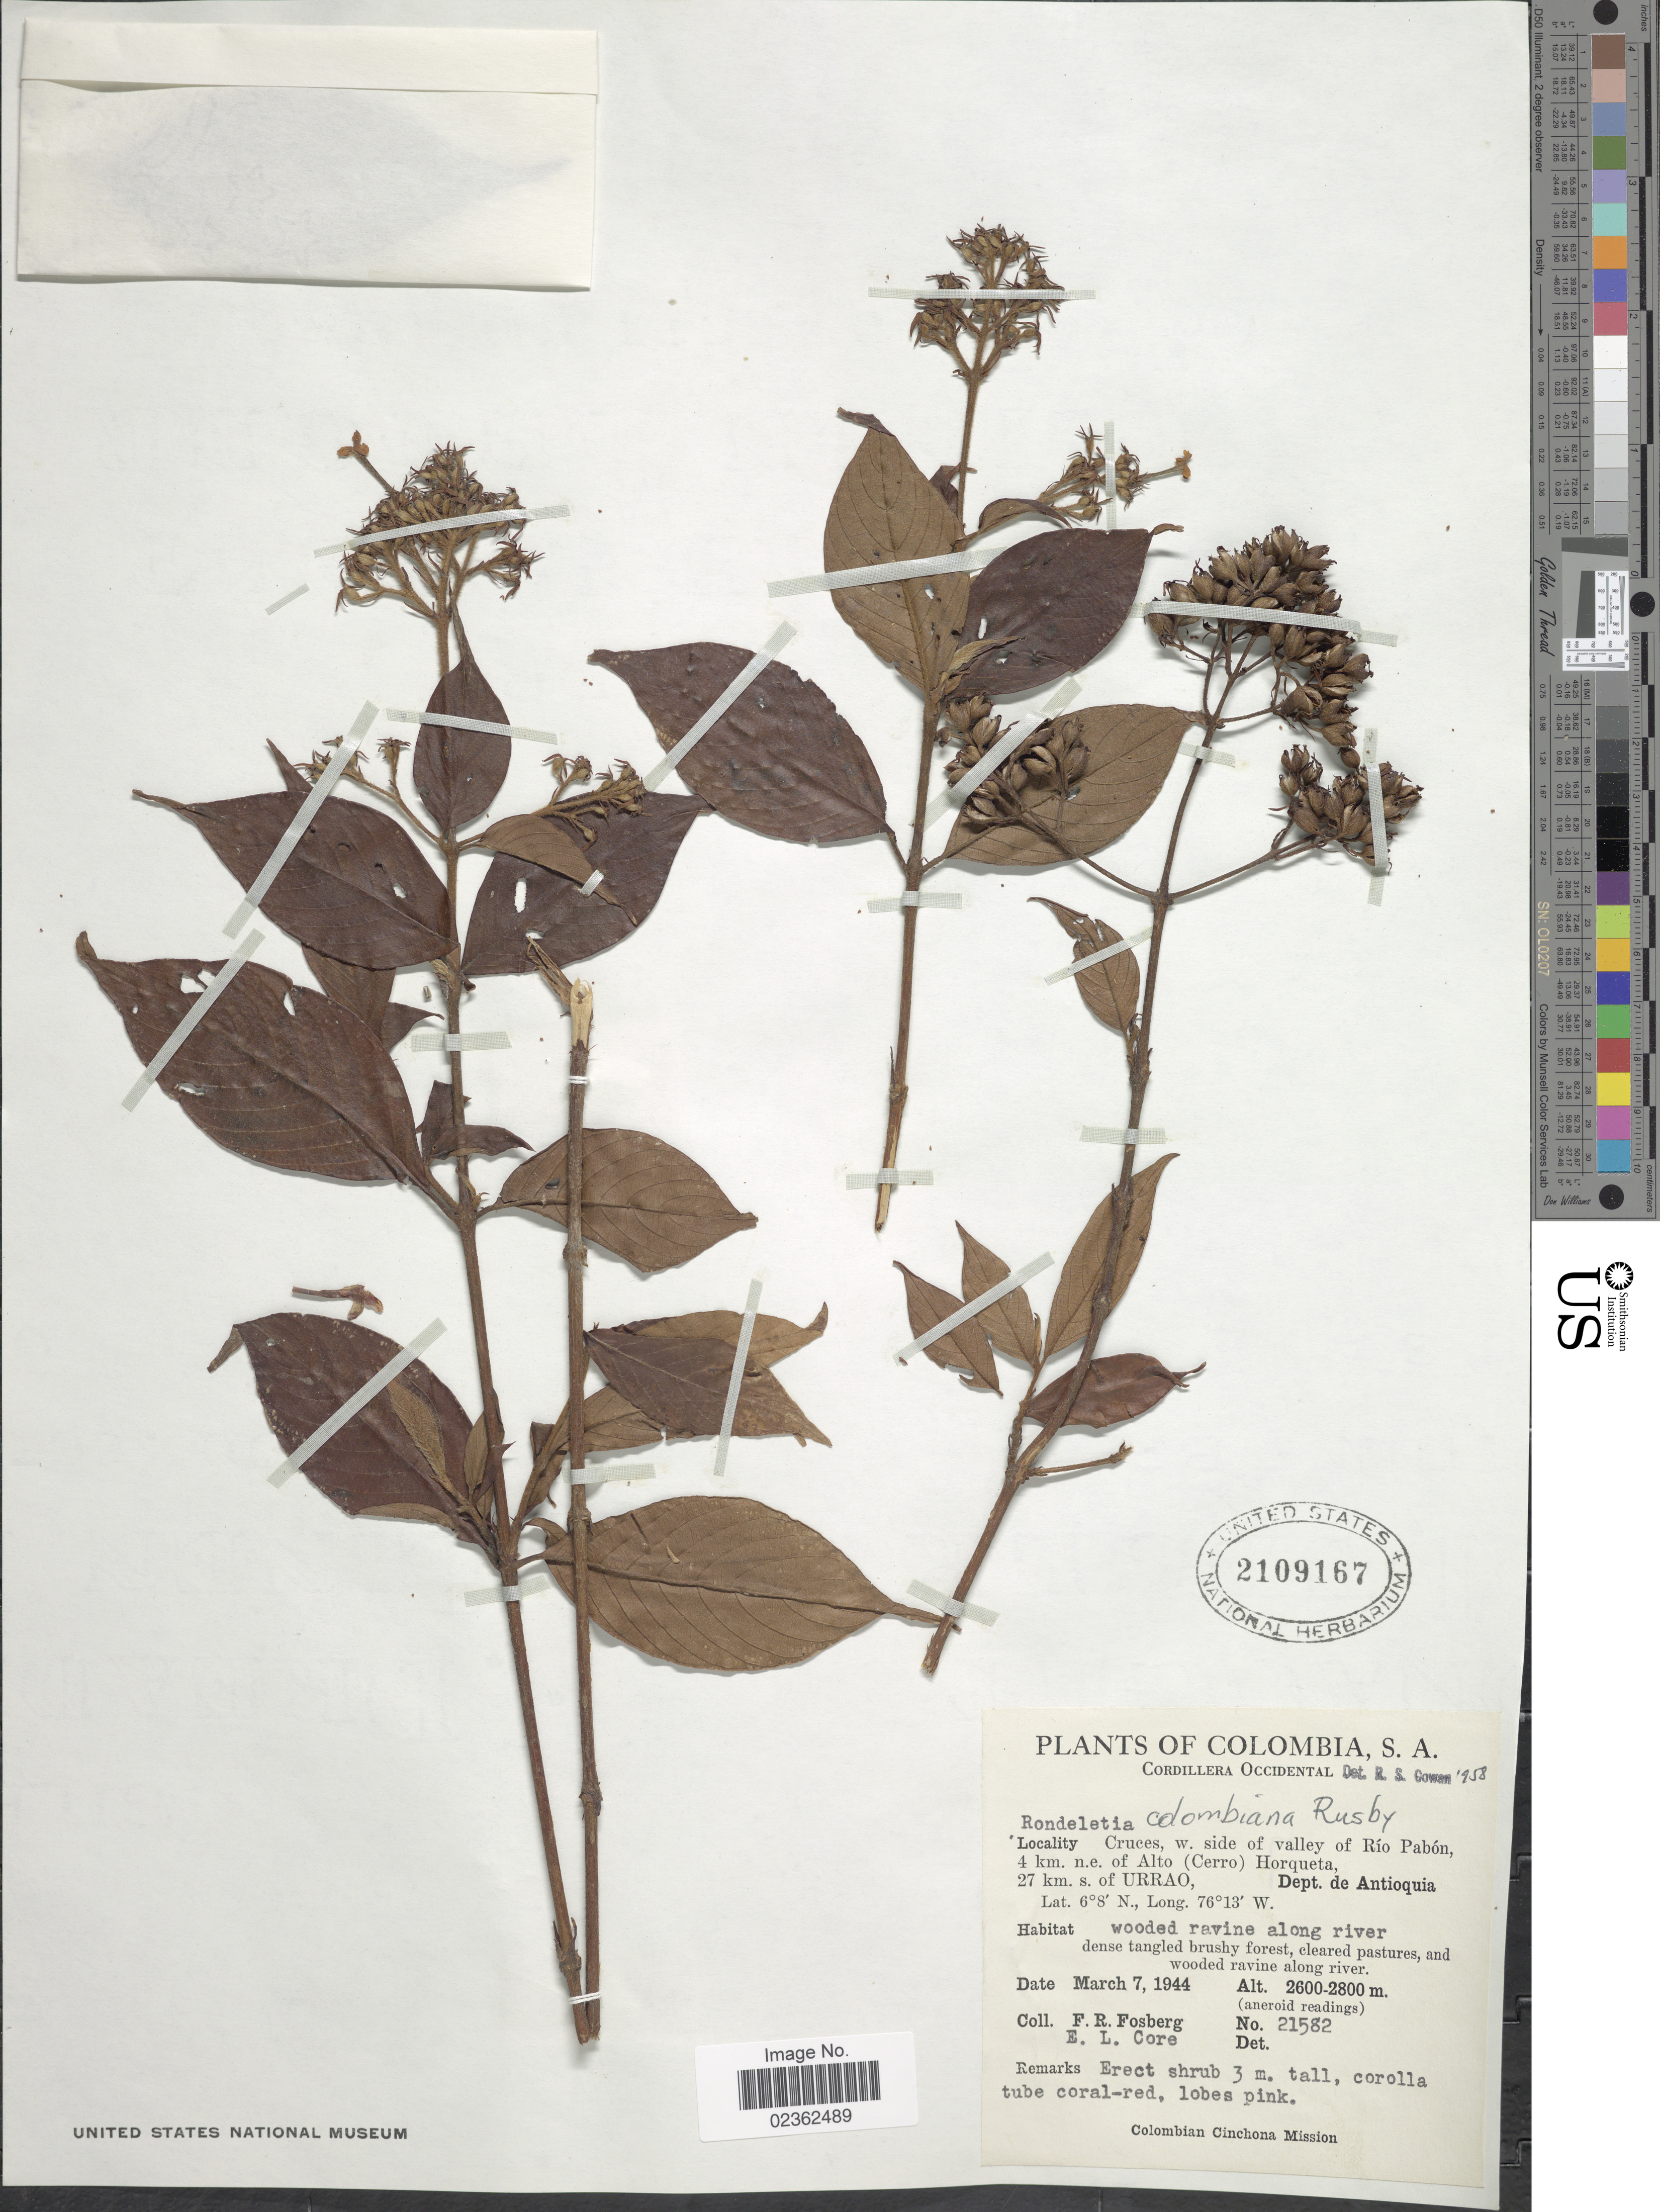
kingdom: Plantae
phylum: Tracheophyta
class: Magnoliopsida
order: Gentianales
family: Rubiaceae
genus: Arachnothryx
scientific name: Arachnothryx colombiana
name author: (Rusby) Steyerm.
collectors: F. R. Fosberg & E. L. Core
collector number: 21582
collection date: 1944-03-07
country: Colombia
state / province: Antioquia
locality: S.A., Cordillera Occidental, Cruces, w. side of valley of Rio Pabon, 4 km. n.e. of Alto (Cerro) Horqueta, 27 km. s. of Urrao, wooded ravine along river.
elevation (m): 2600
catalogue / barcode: US 2109167